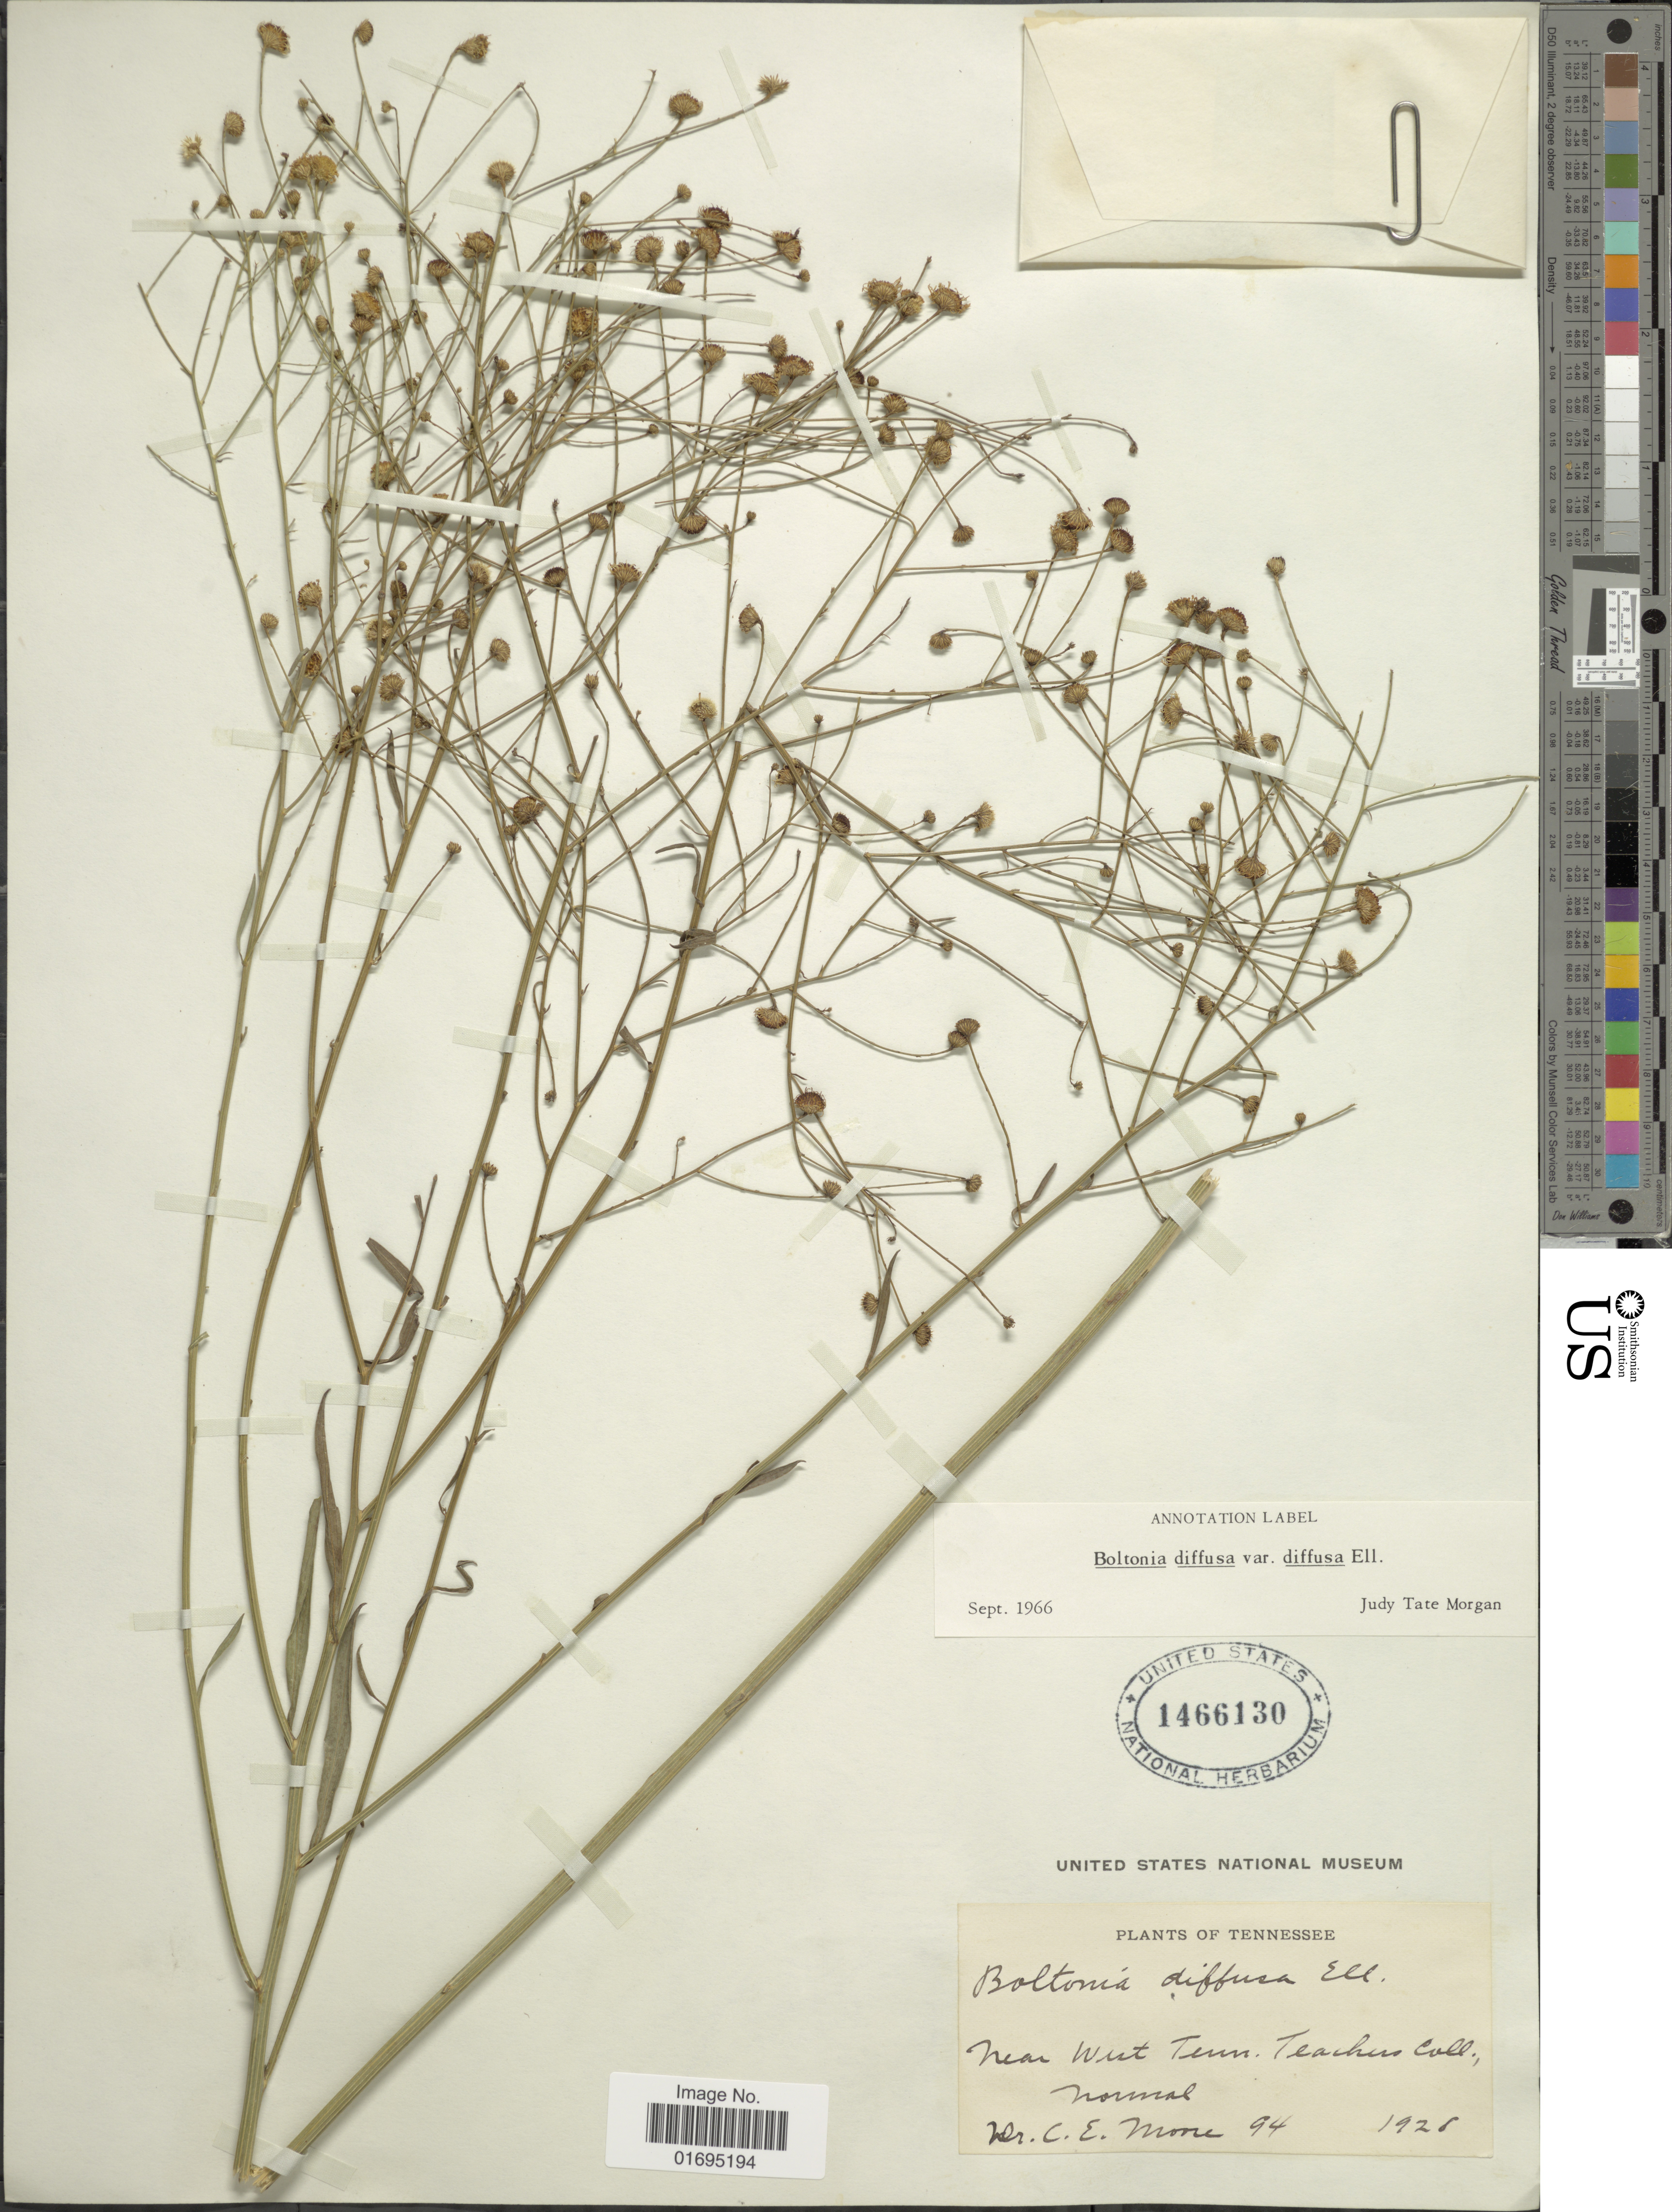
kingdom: Plantae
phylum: Tracheophyta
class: Magnoliopsida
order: Asterales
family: Asteraceae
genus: Boltonia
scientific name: Boltonia diffusa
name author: Elliott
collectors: C. Moore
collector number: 94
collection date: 1928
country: United States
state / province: Tennessee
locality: Near West Tenn., Teachers Coll. Normal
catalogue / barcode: US 1466130